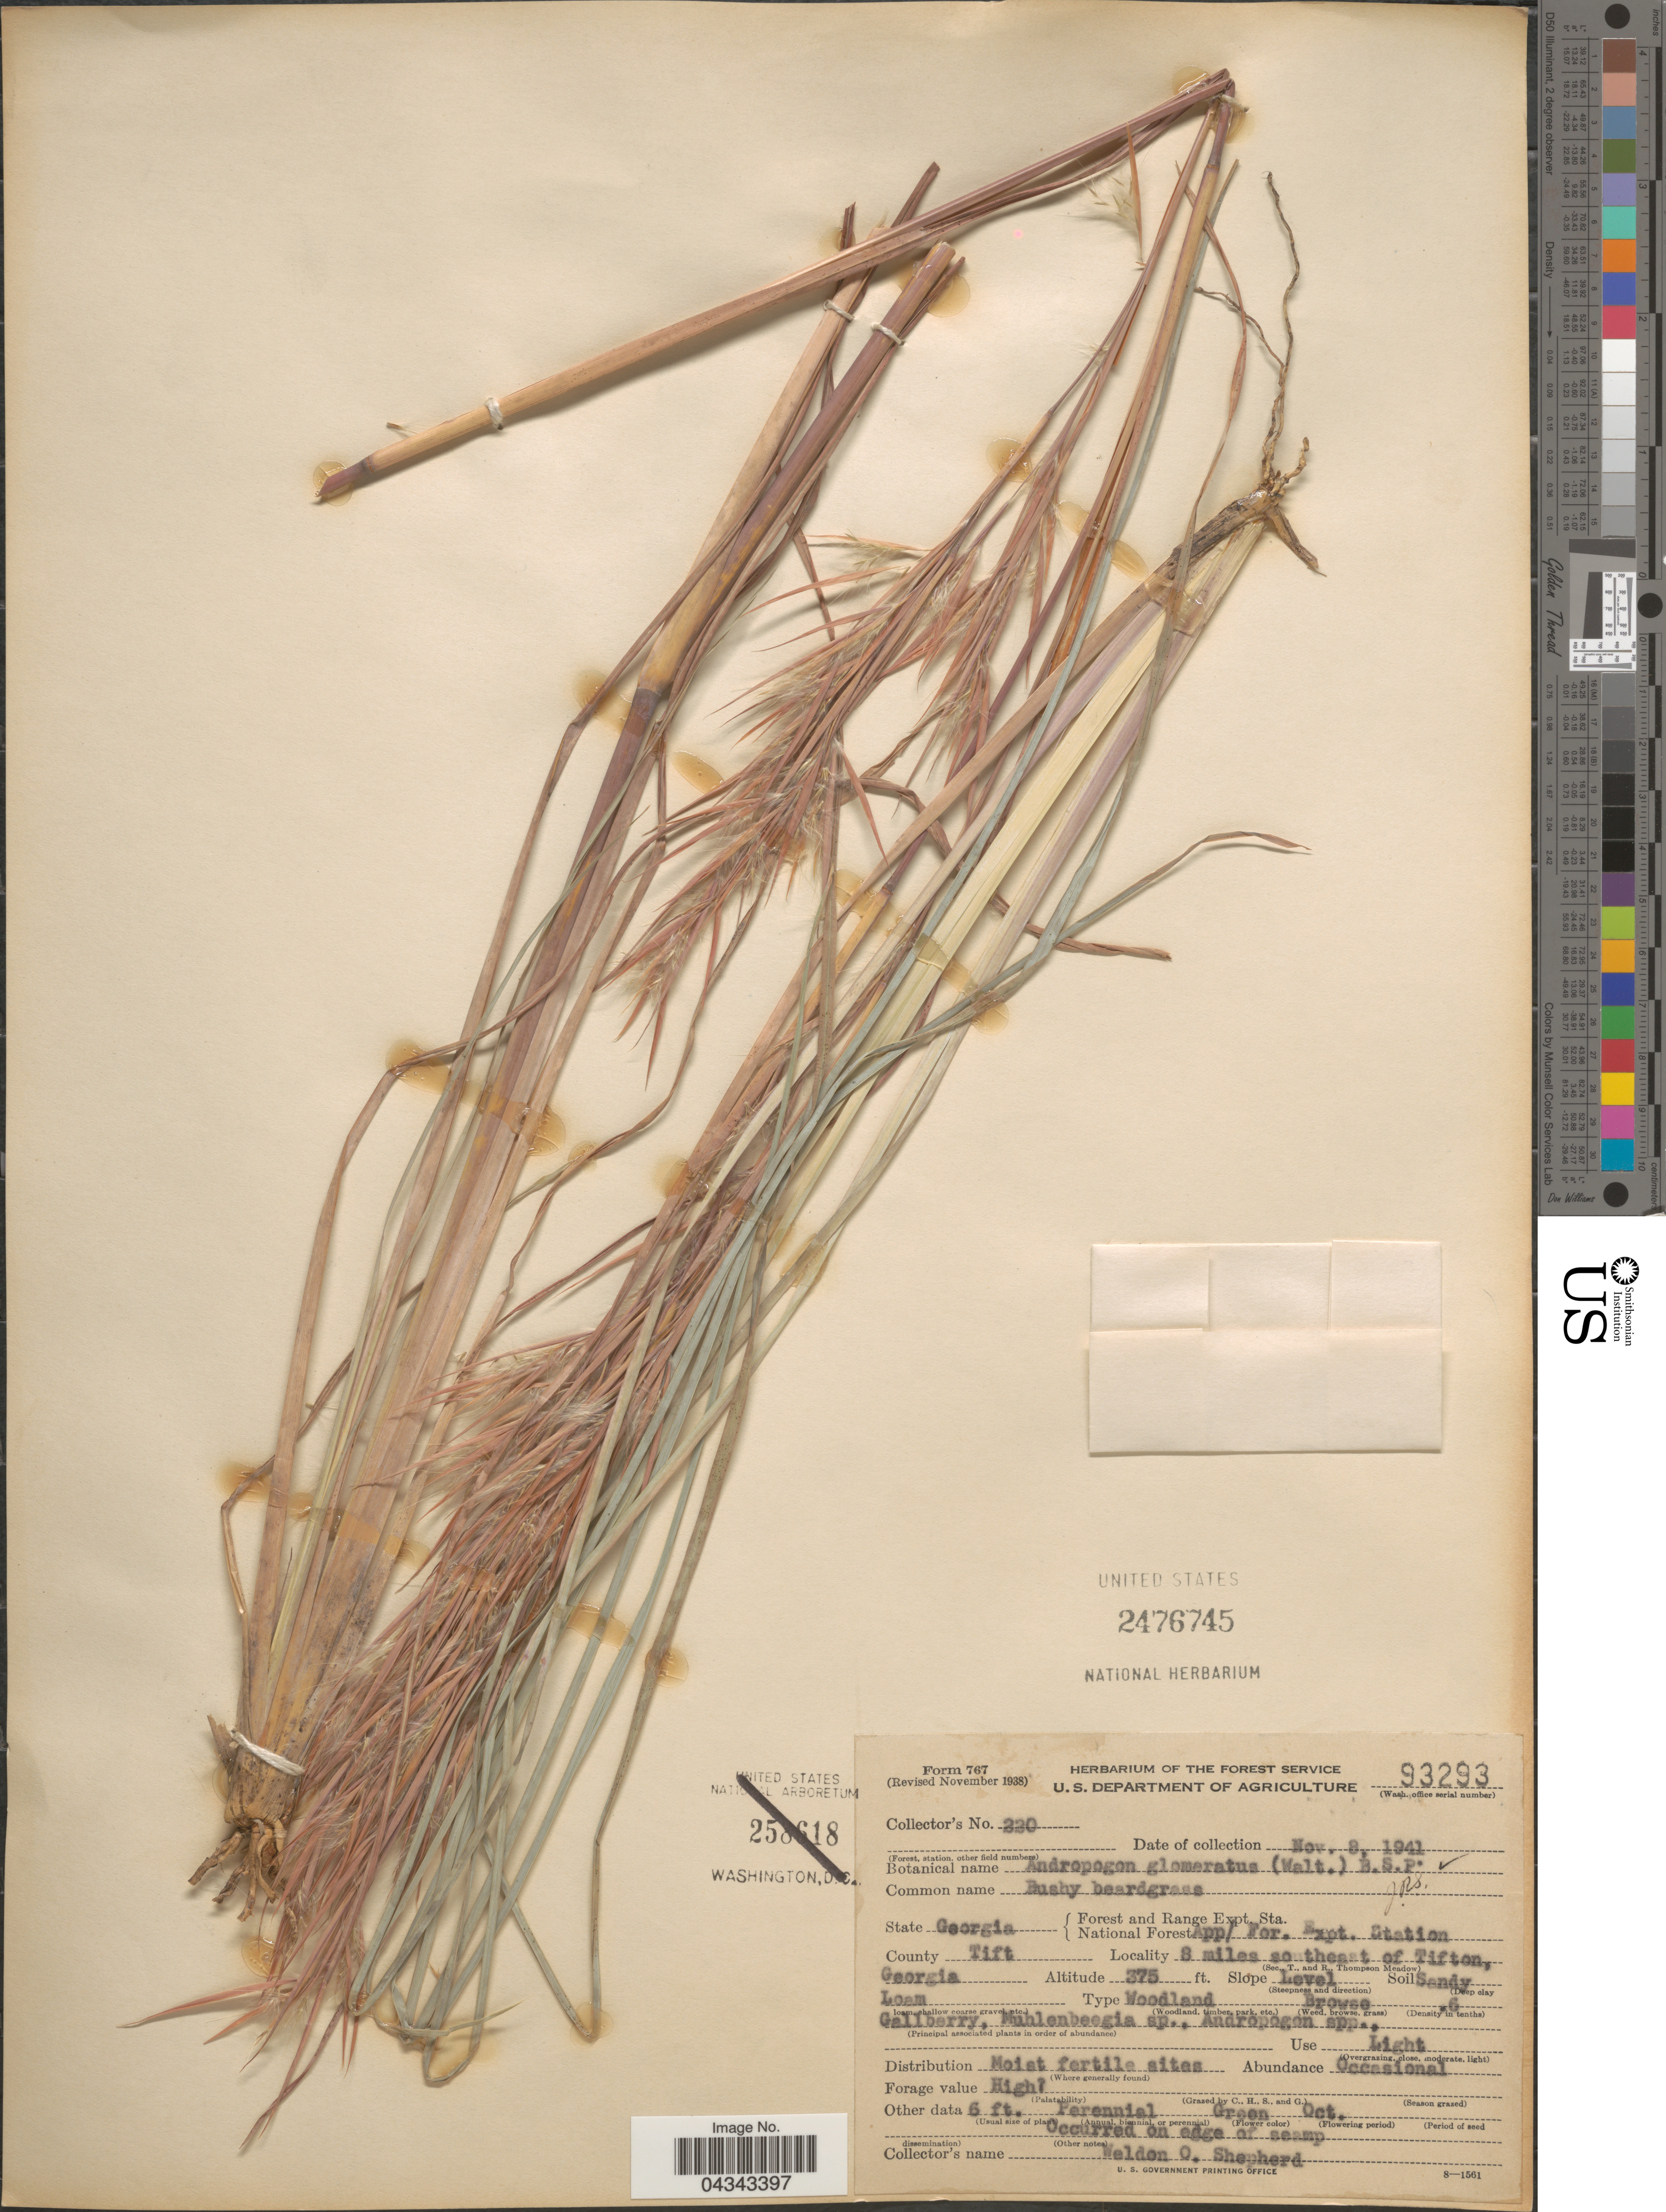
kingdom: Plantae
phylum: Tracheophyta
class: Liliopsida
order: Poales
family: Poaceae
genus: Andropogon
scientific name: Andropogon glomeratus var. glaucopsis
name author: C. Mohr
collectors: W. Shepherd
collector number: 220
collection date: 1941-11-08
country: United States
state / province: Georgia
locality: Forest and Range Expt. Sta. National Forest App/ For. Expt. Station. County Tift. 8 miles southeast of Tifton.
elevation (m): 114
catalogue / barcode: US 2476745